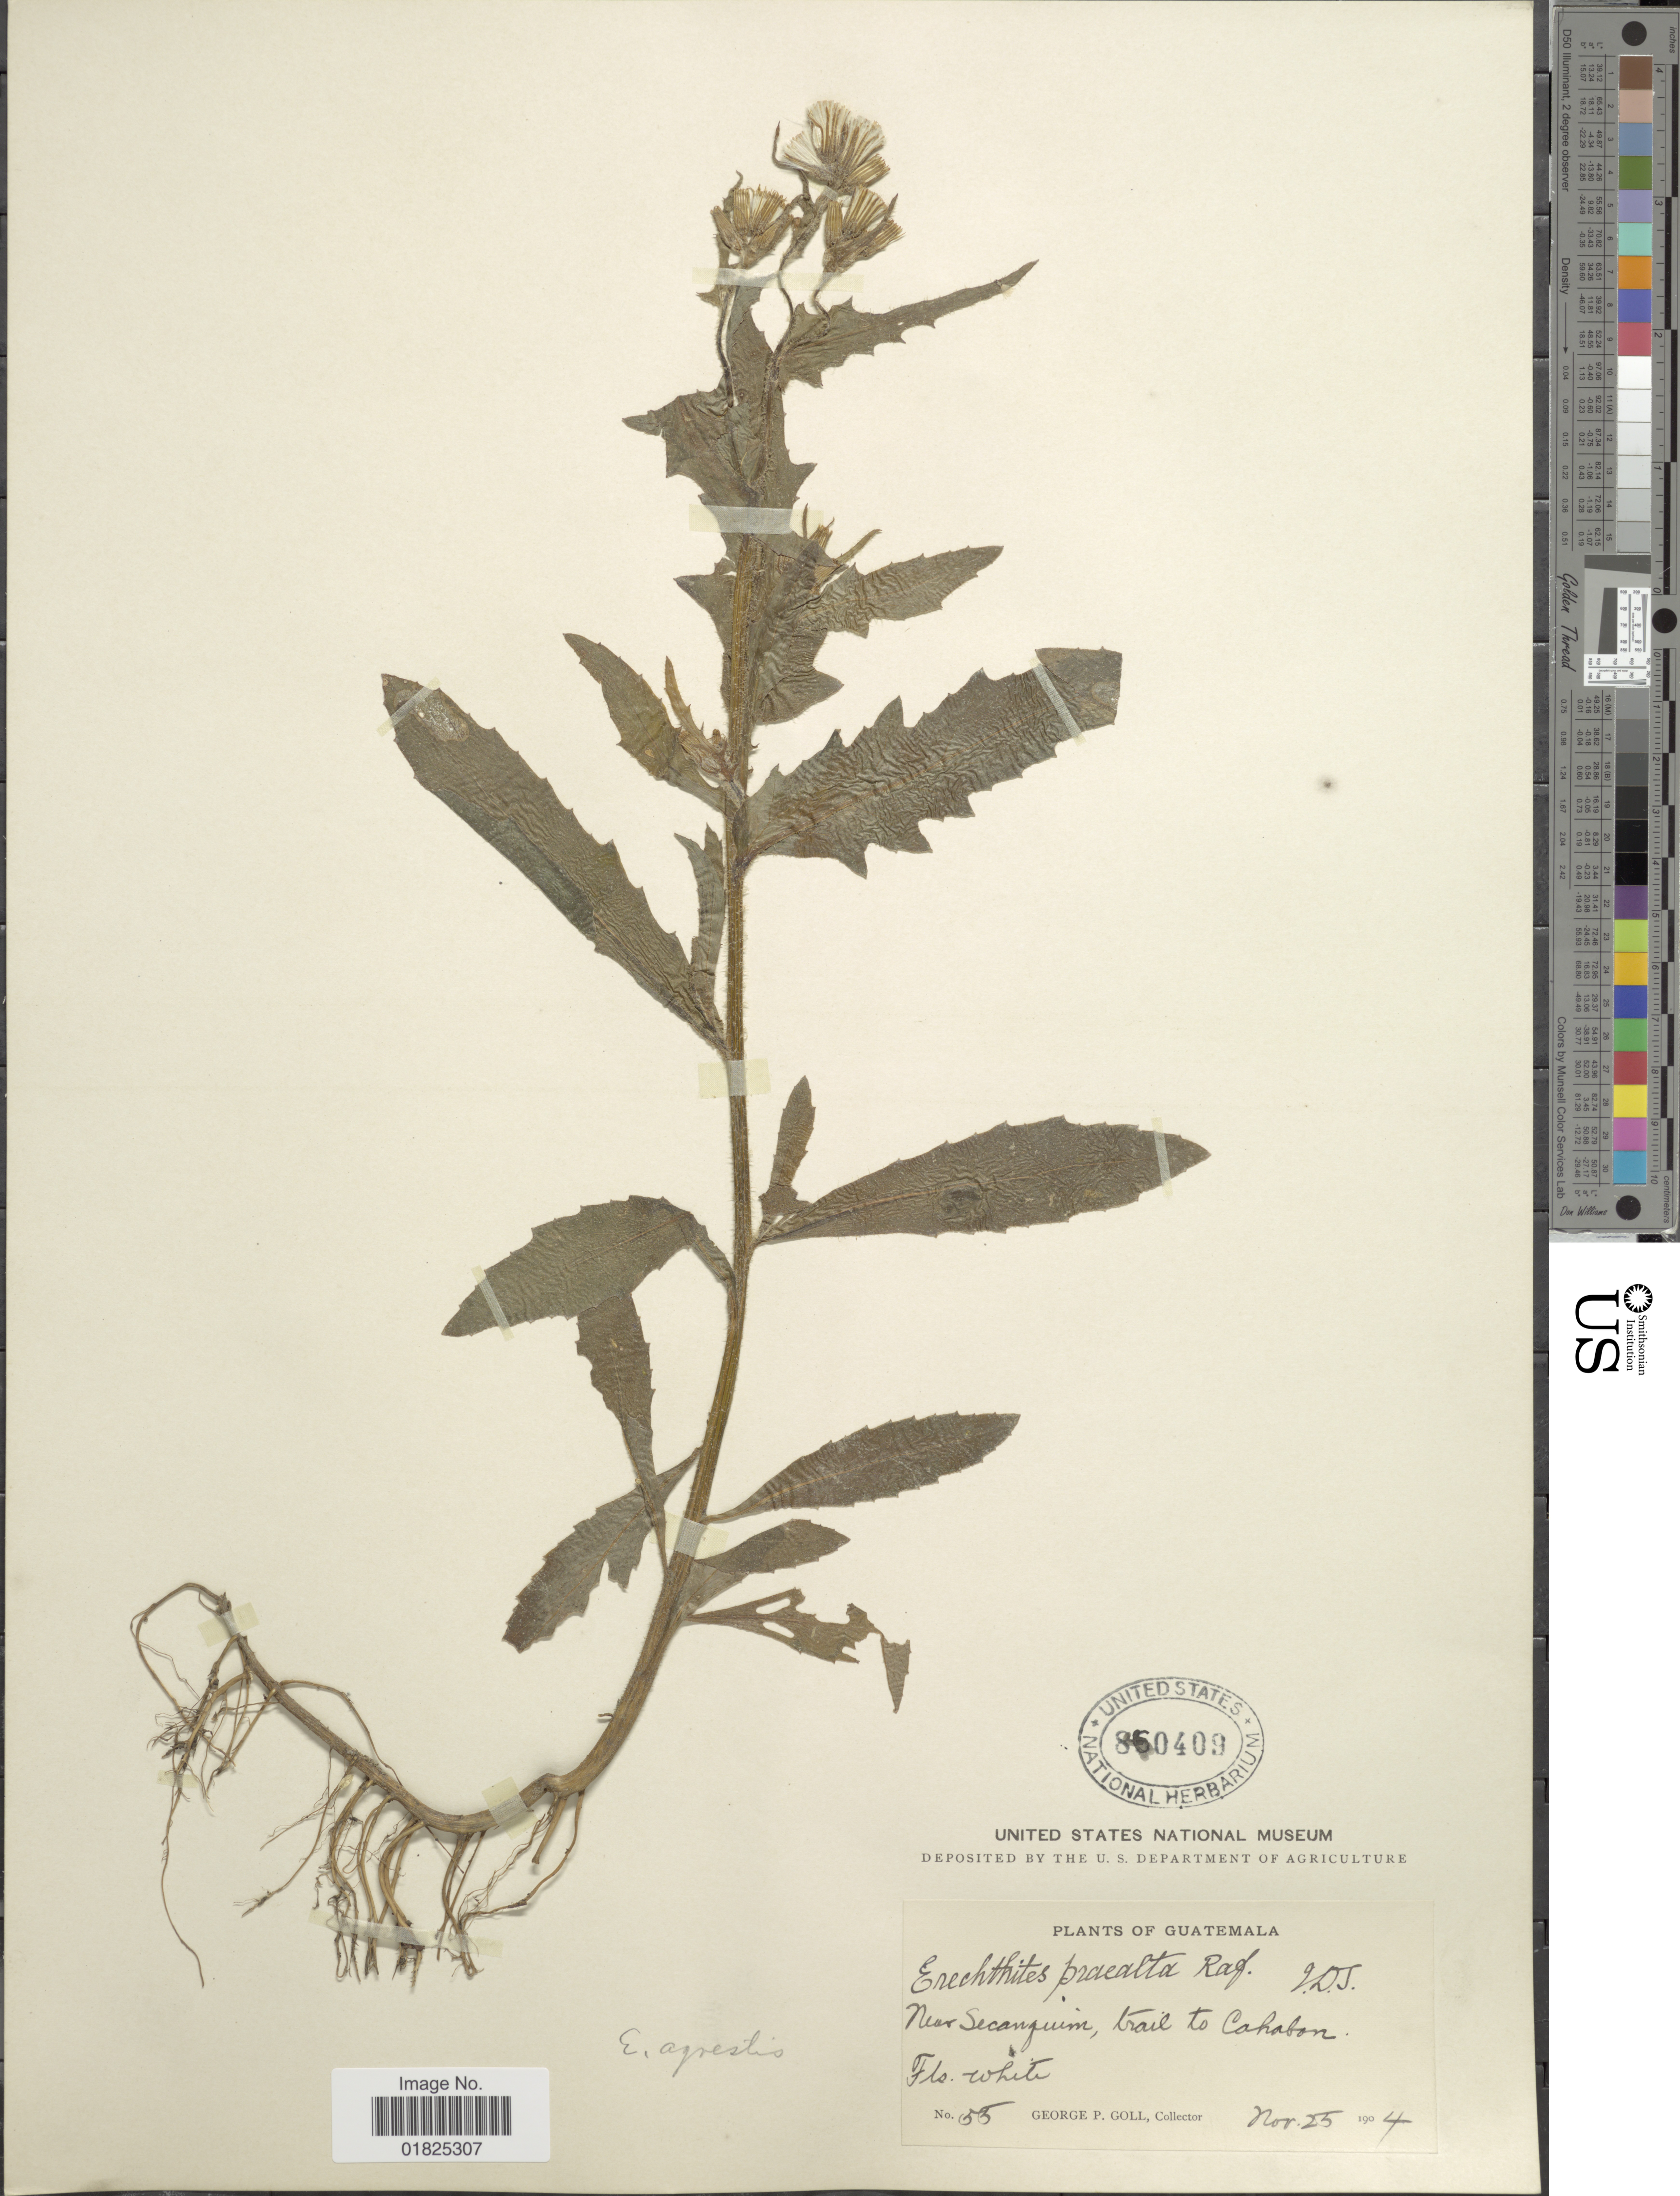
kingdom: Plantae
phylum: Tracheophyta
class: Magnoliopsida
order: Asterales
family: Asteraceae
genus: Erechtites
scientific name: Erechtites hieraciifolius var. cacaliodes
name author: (Fisch. ex Spreng.) Less. ex Griseb.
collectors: G. P. Goll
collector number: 55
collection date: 1904-11-25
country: Guatemala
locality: Near Secanquim, trail to Cahabon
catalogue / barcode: US 860409